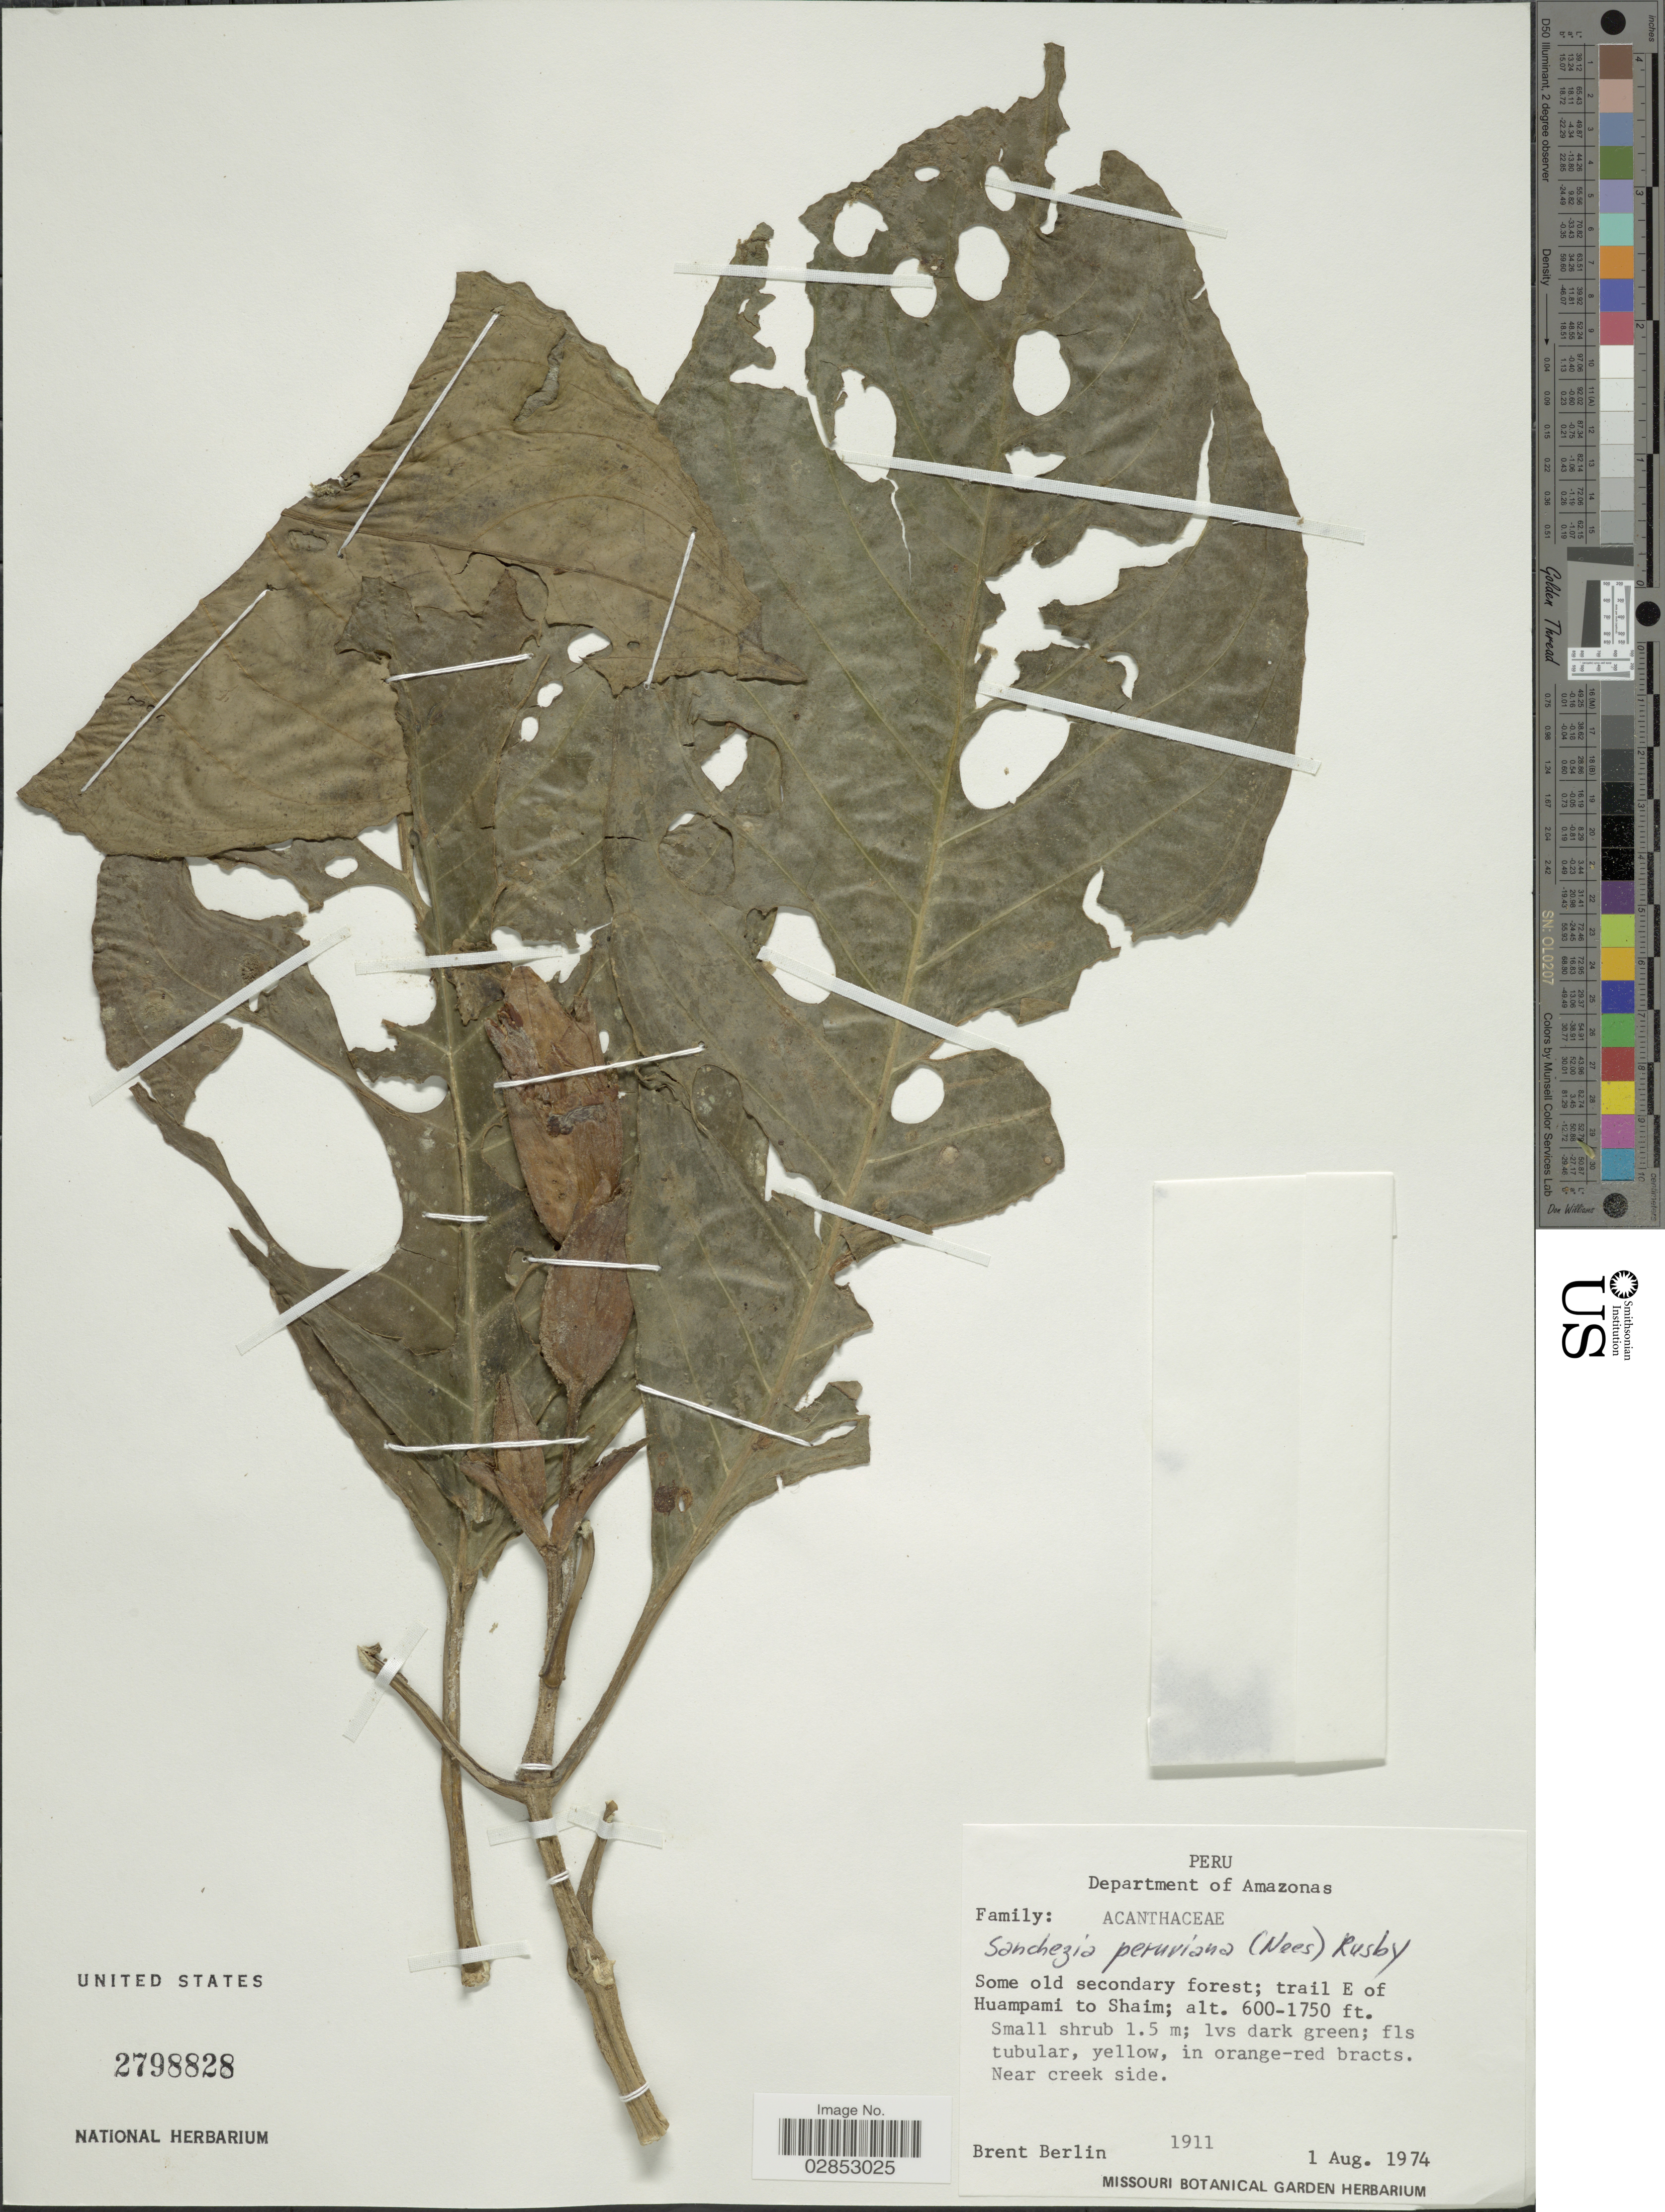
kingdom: Plantae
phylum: Tracheophyta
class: Magnoliopsida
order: Lamiales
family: Acanthaceae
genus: Sanchezia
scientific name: Sanchezia oblonga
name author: Ruiz & Pav.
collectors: B. Berlin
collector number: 1911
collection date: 1974-08-01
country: Peru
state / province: Amazonas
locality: Department of Amazonas, trail E of Huampami to Shaim.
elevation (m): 600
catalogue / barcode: US 2798828